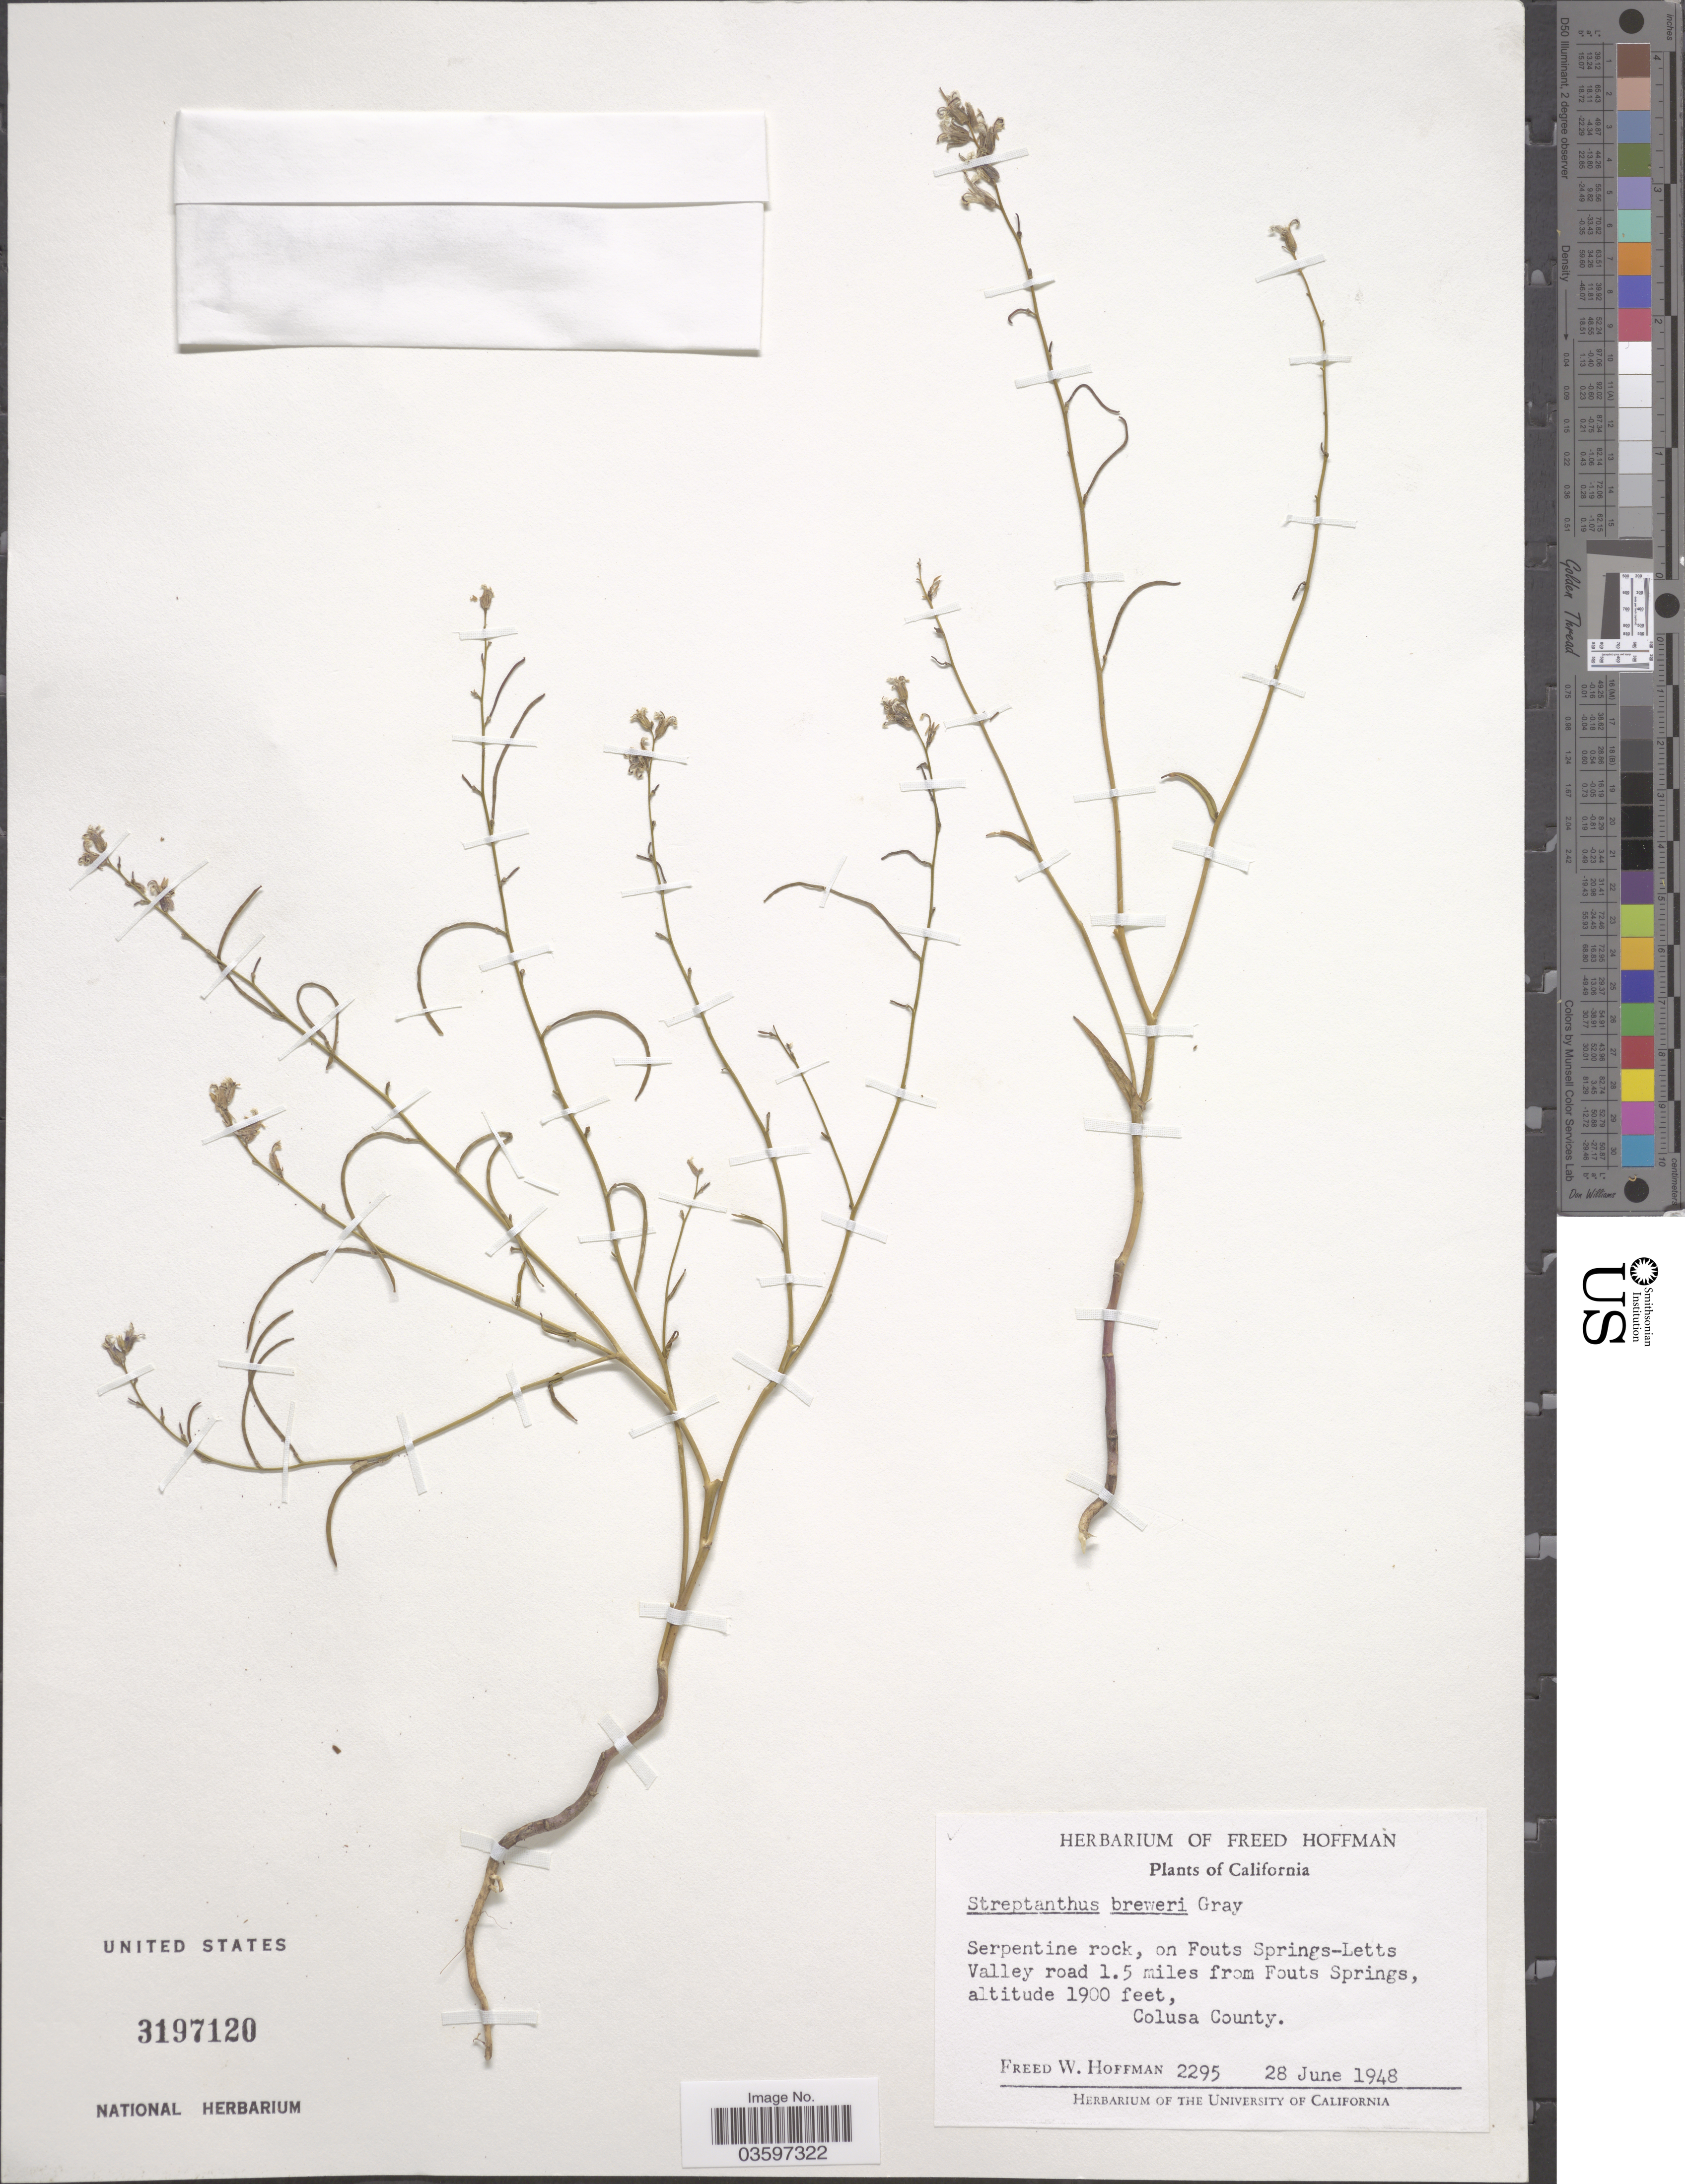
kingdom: Plantae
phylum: Tracheophyta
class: Magnoliopsida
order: Brassicales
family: Brassicaceae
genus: Streptanthus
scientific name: Streptanthus breweri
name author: A. Gray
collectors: F. Hoffman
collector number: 2295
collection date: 1948-06-28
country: United States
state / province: California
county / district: Colusa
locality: On Fouts Springs-Letts Valley road 1.5 miles from Fouts Springs. Colusa County.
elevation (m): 579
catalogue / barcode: US 3197120